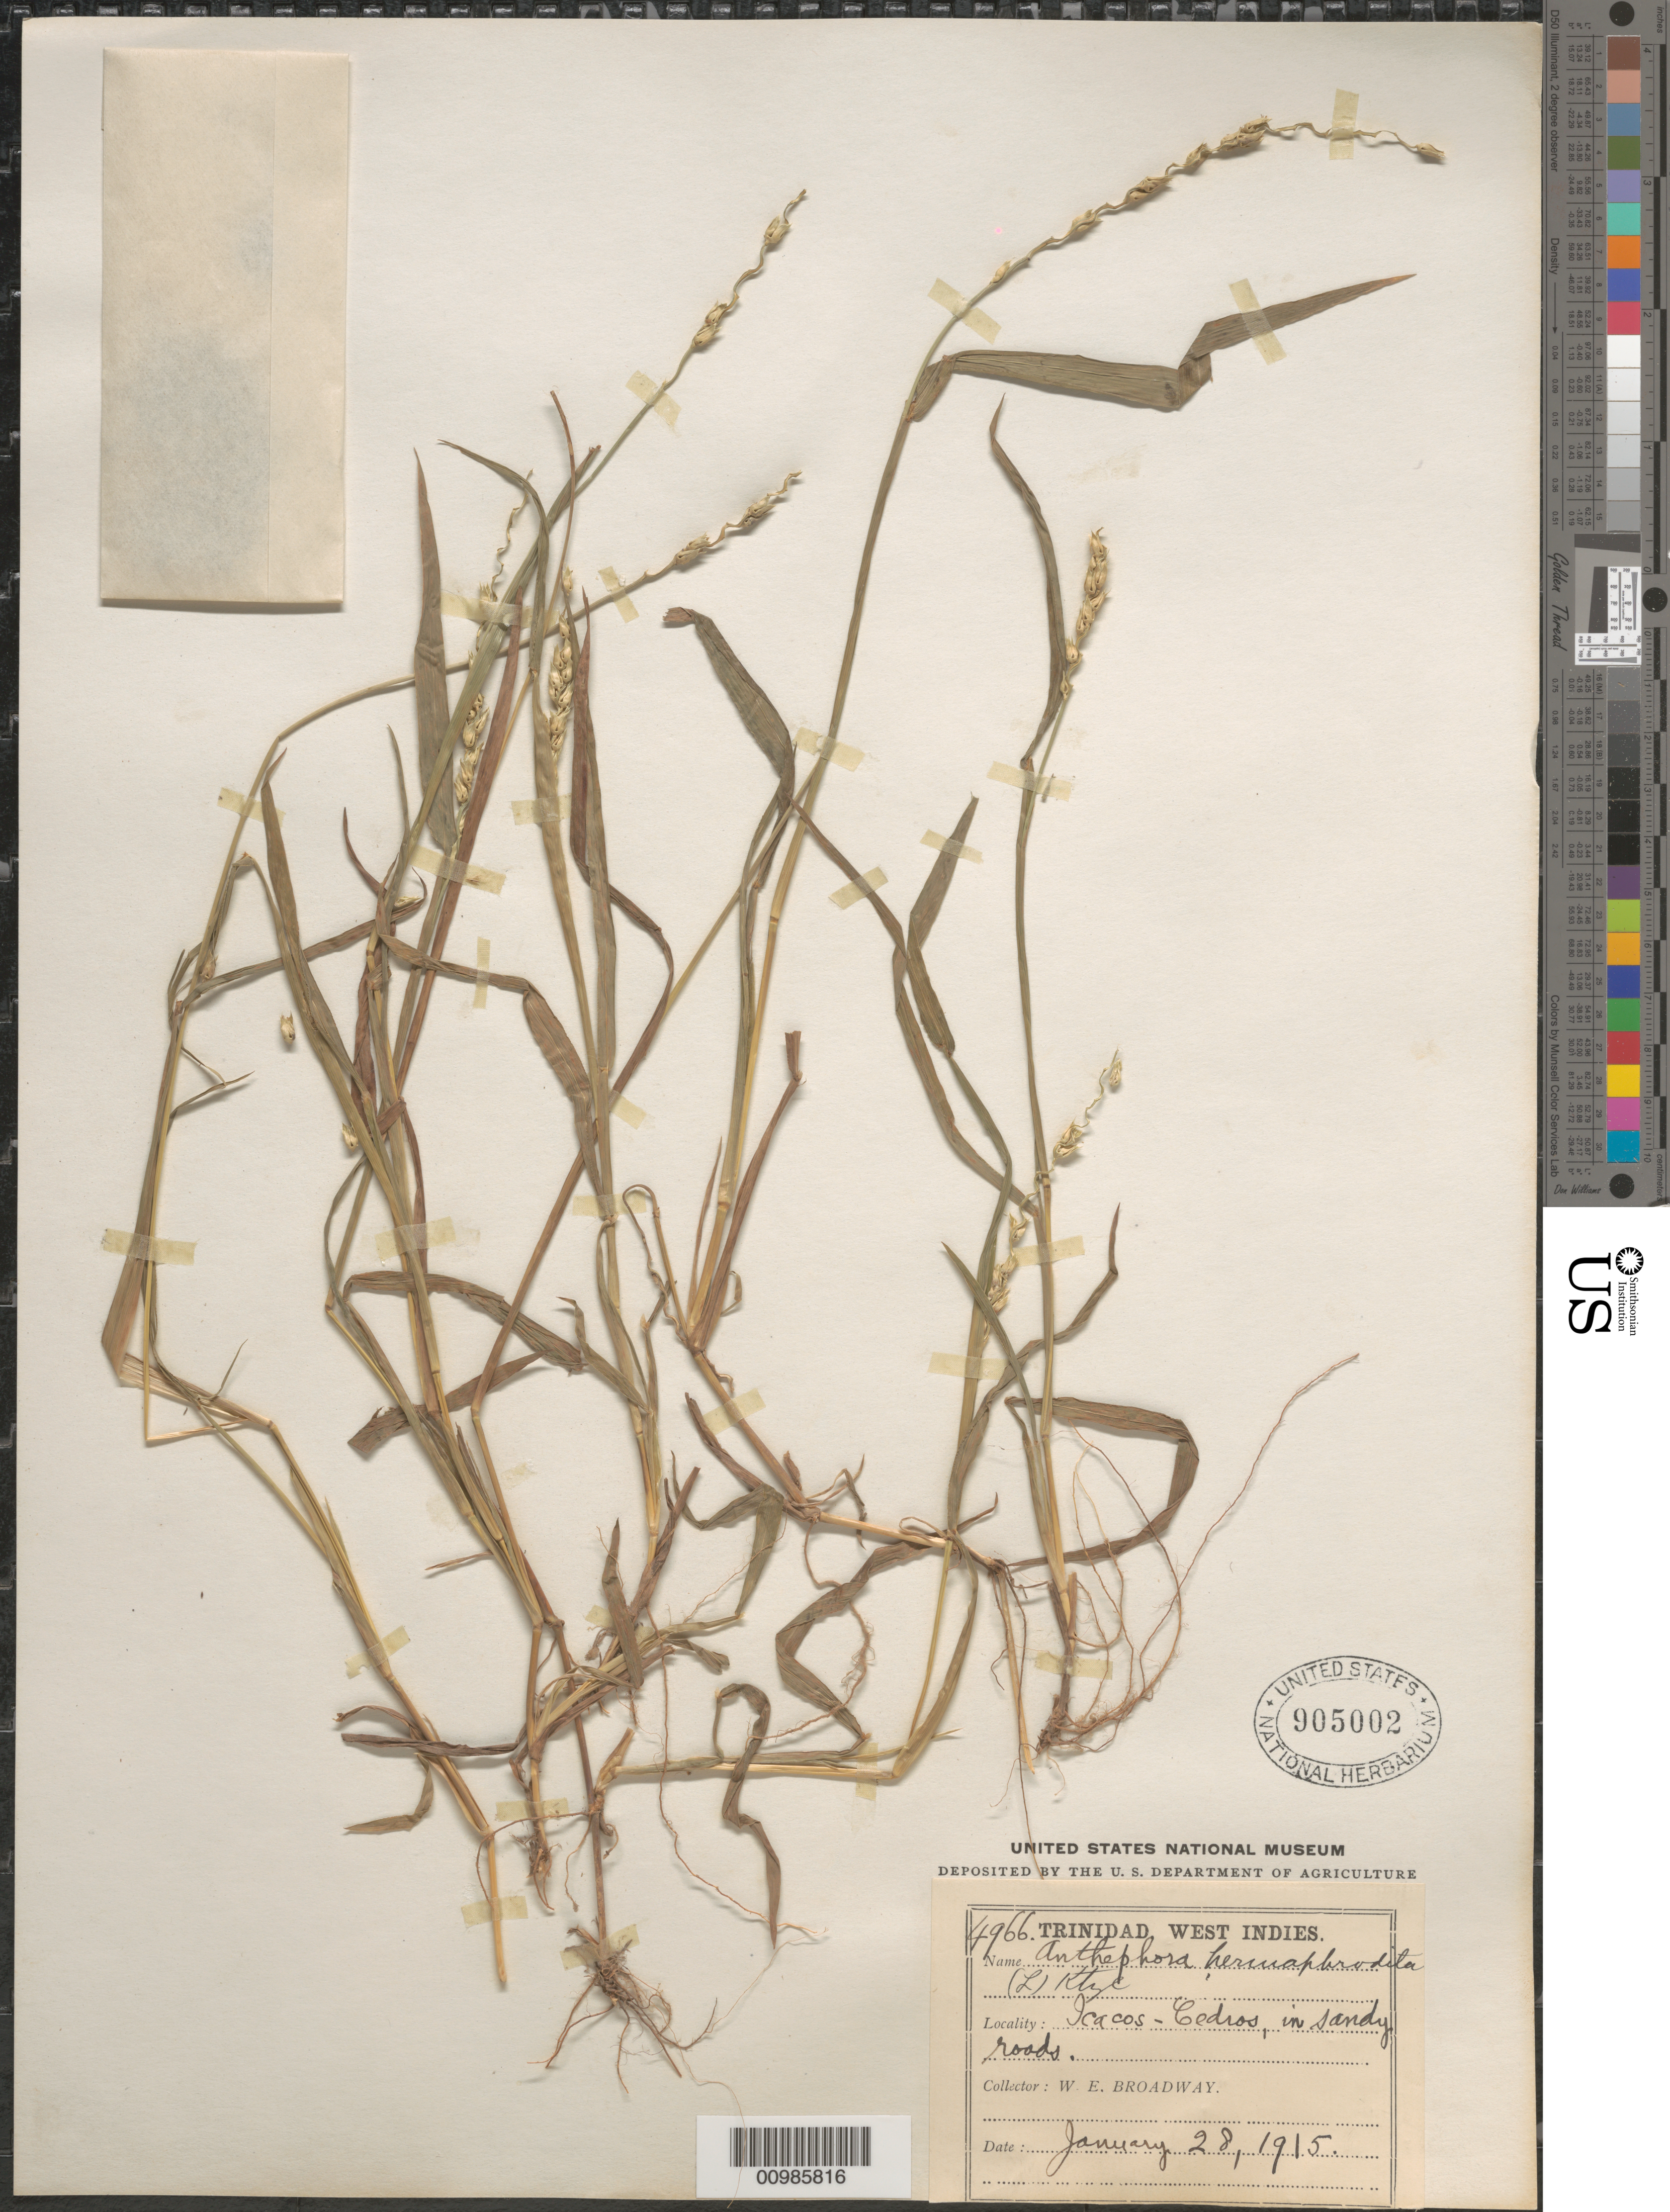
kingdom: Plantae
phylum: Tracheophyta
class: Liliopsida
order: Poales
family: Poaceae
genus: Anthephora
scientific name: Anthephora hermaphrodita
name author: (L.) Kuntze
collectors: W. E. Broadway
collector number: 4966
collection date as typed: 28 Jan 1915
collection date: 1915-01-28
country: Trinidad and Tobago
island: Trinidad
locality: Cedros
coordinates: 0 N, 0 E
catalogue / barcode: US 905002